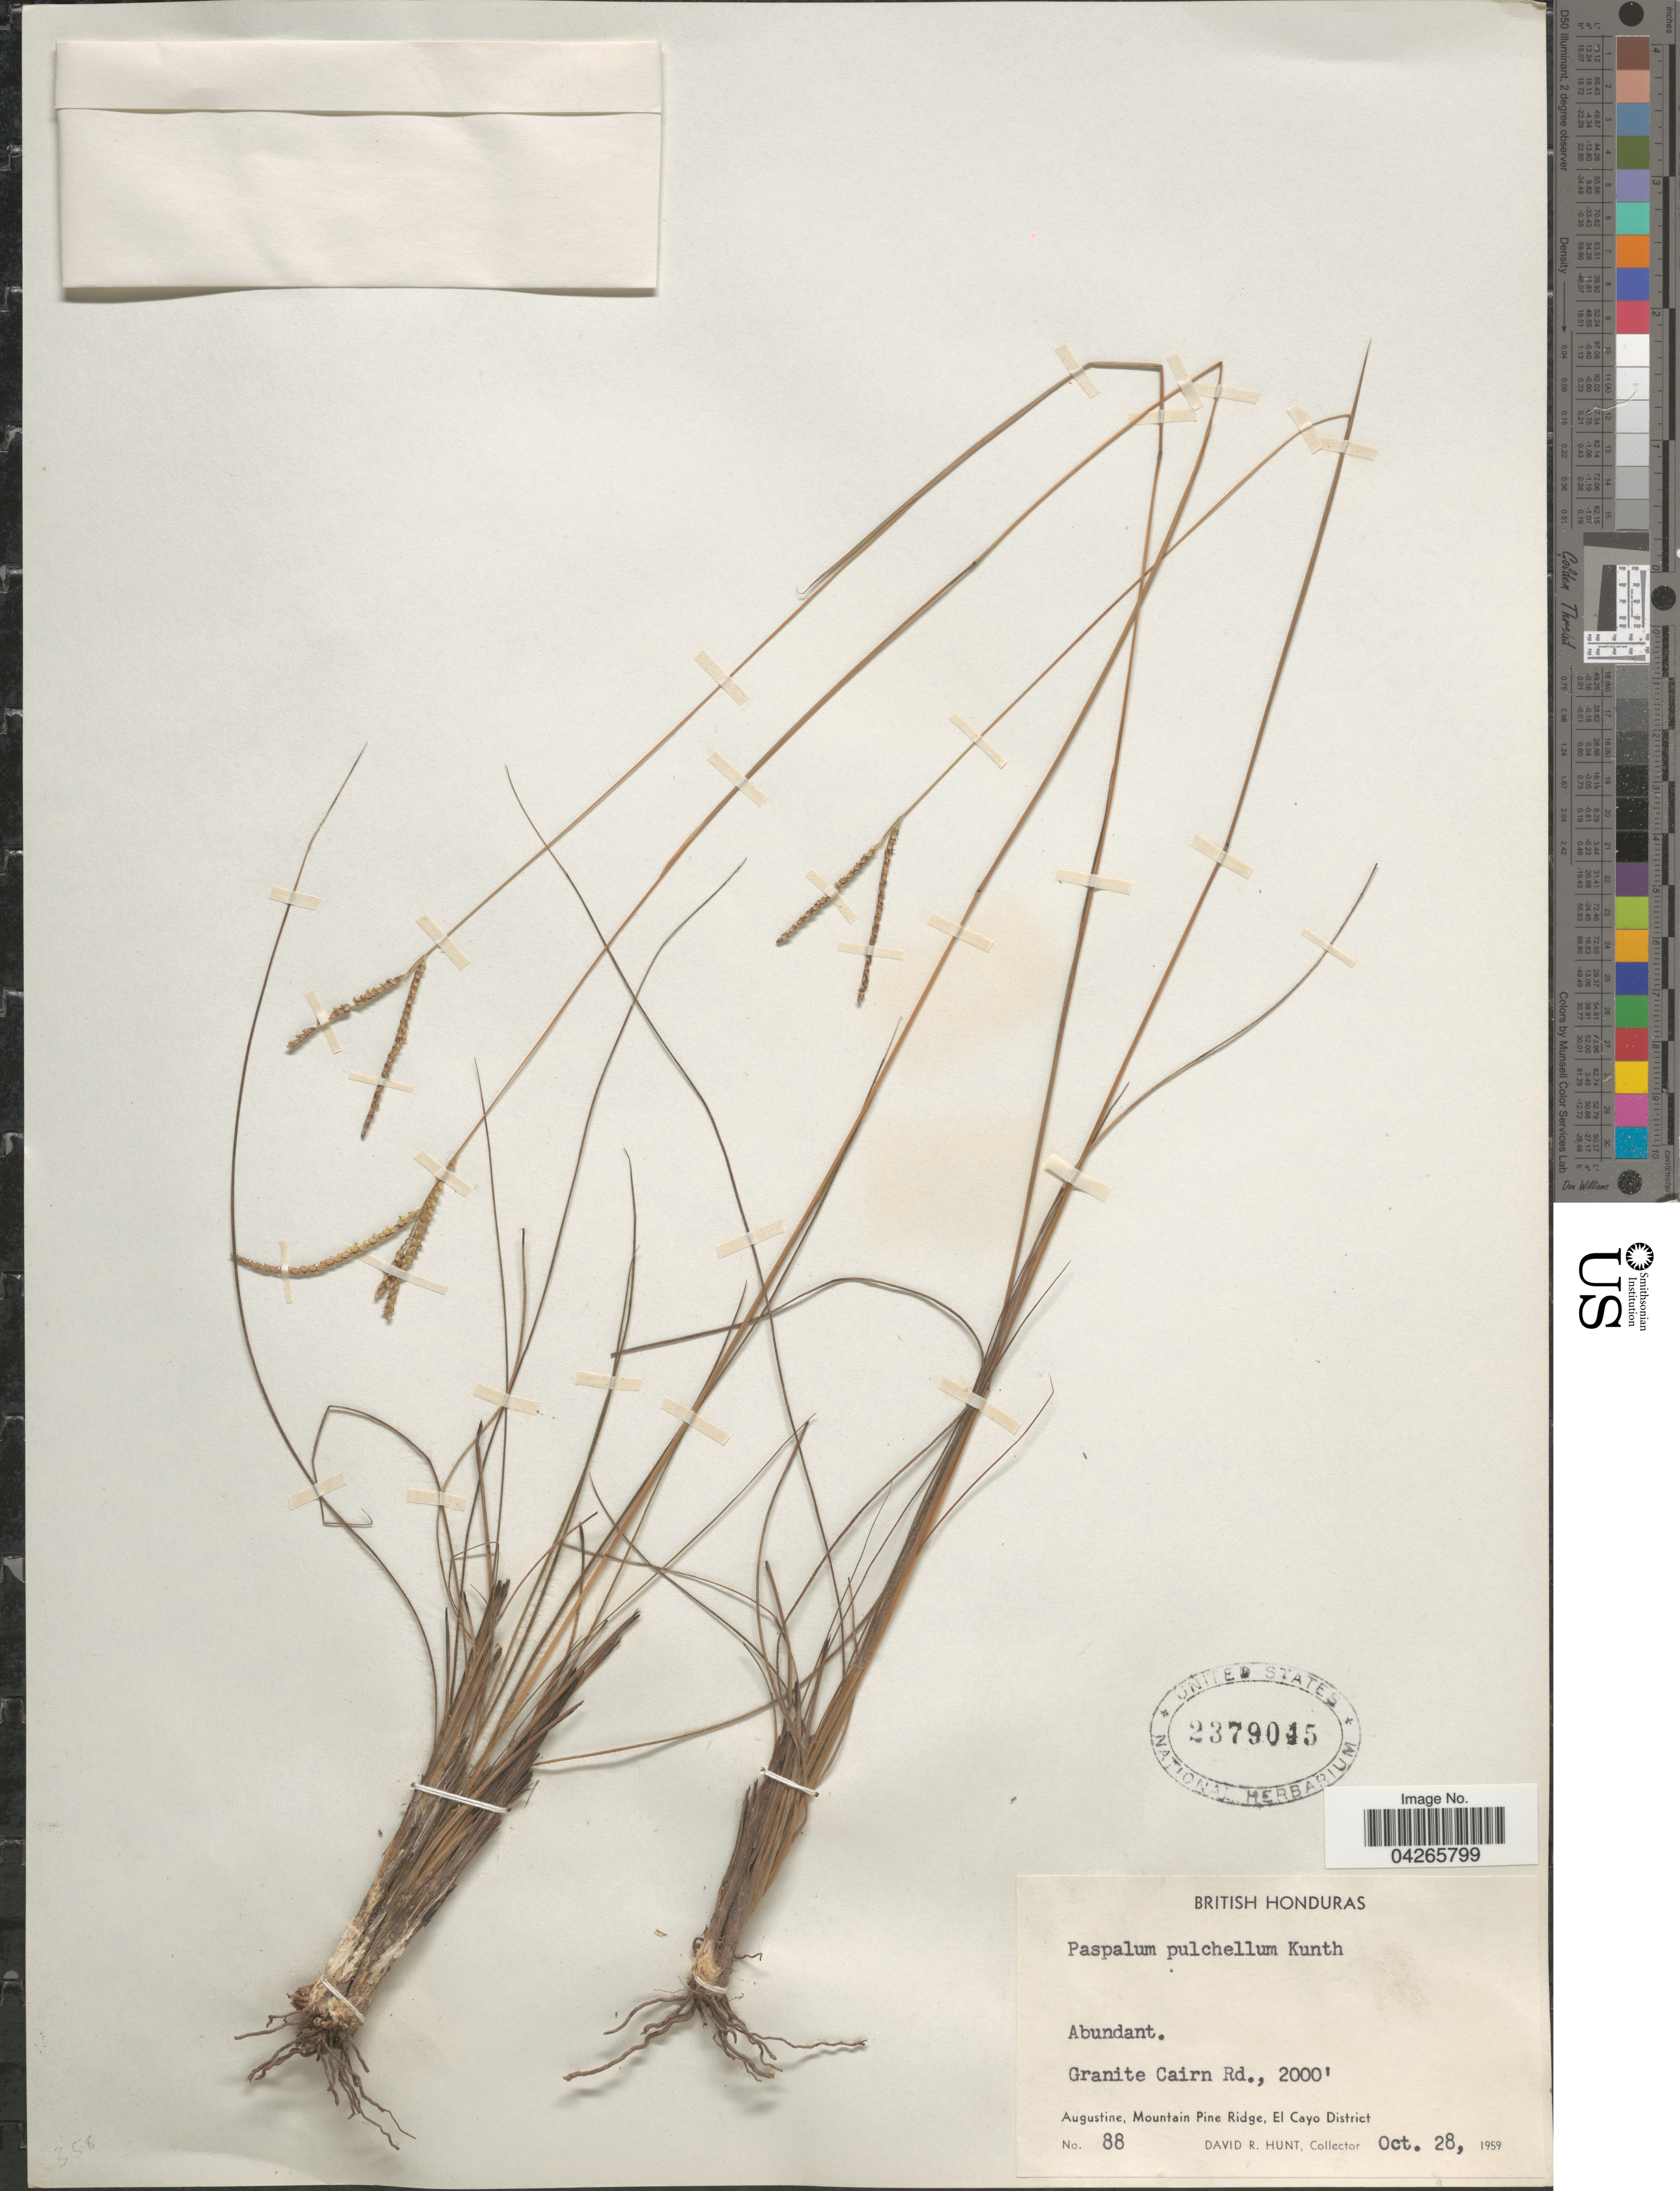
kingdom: Plantae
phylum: Tracheophyta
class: Liliopsida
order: Poales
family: Poaceae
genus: Paspalum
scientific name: Paspalum pulchellum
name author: Kunth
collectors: D. R. Hunt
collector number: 88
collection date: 1959-10-28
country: Belize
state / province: Cayo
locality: British Honduras. Granite Cairn Rd. Augustine, Mountain Pine Ridge, El Cayo District.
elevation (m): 610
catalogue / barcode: US 2379045